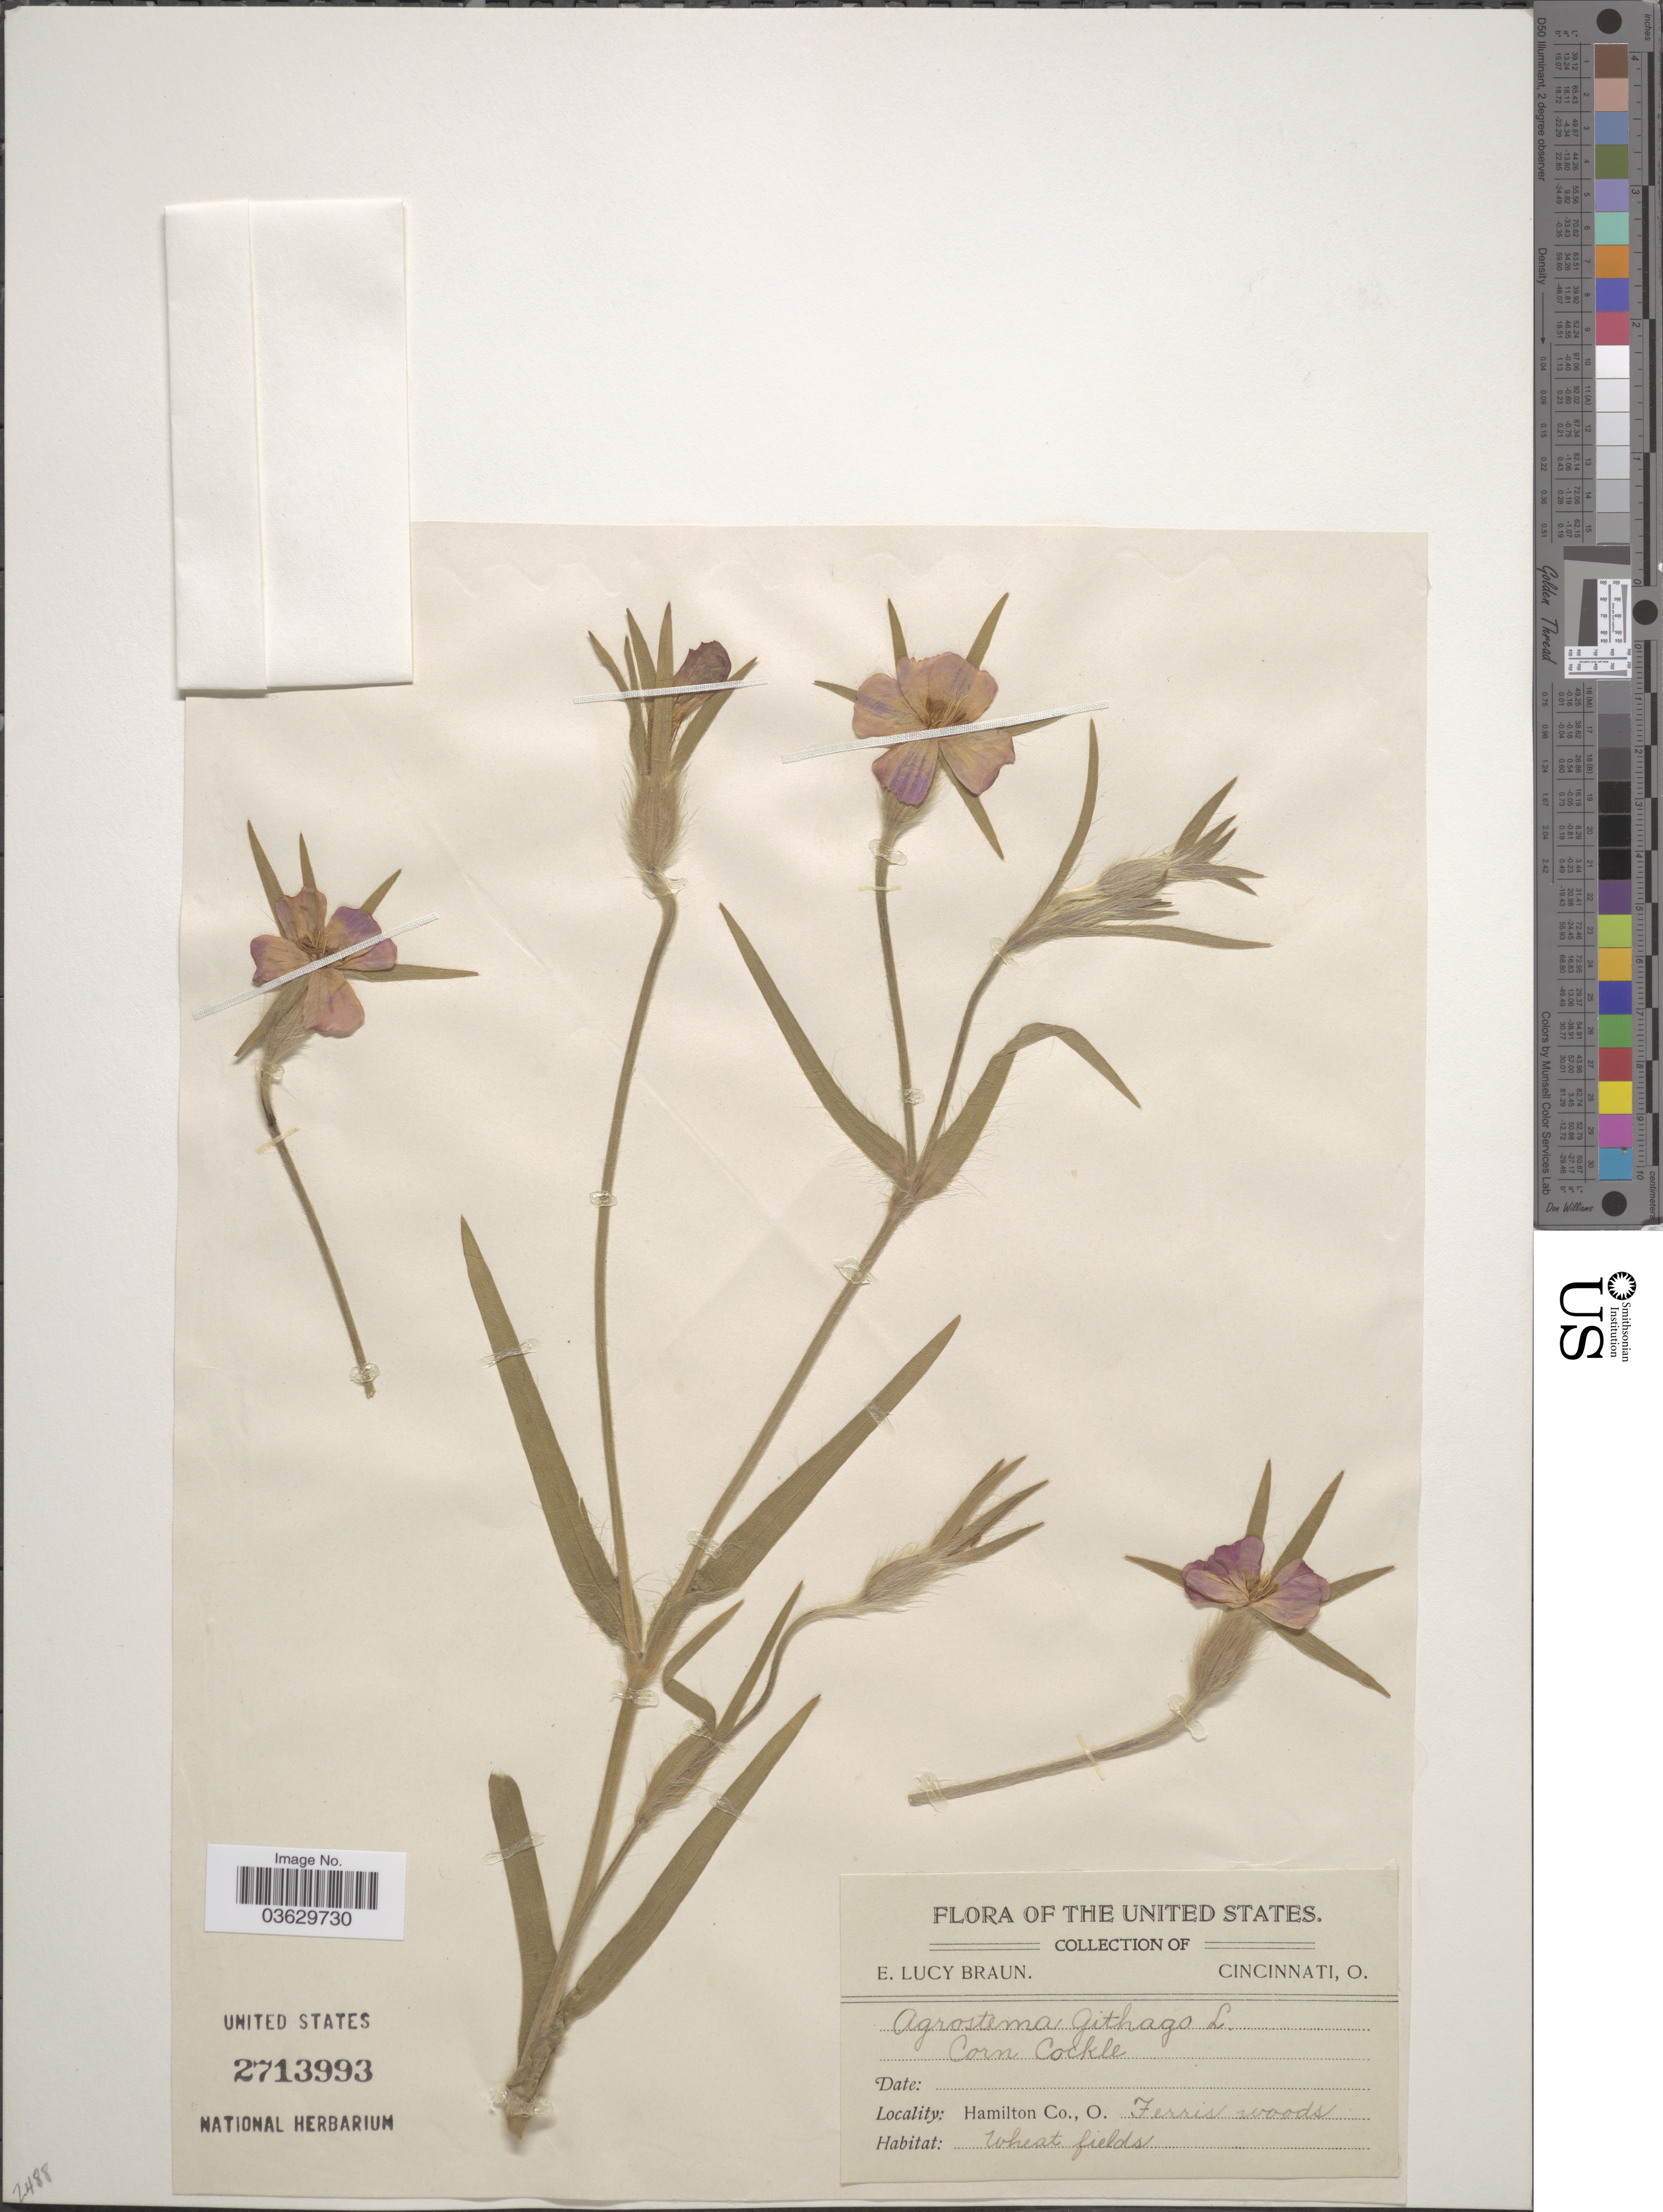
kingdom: Plantae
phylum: Tracheophyta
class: Magnoliopsida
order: Caryophyllales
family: Caryophyllaceae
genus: Agrostemma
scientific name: Agrostemma githago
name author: L.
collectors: E. L. Braun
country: United States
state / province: Ohio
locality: Hamilton Co. Ferris woods.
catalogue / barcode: US 2713993